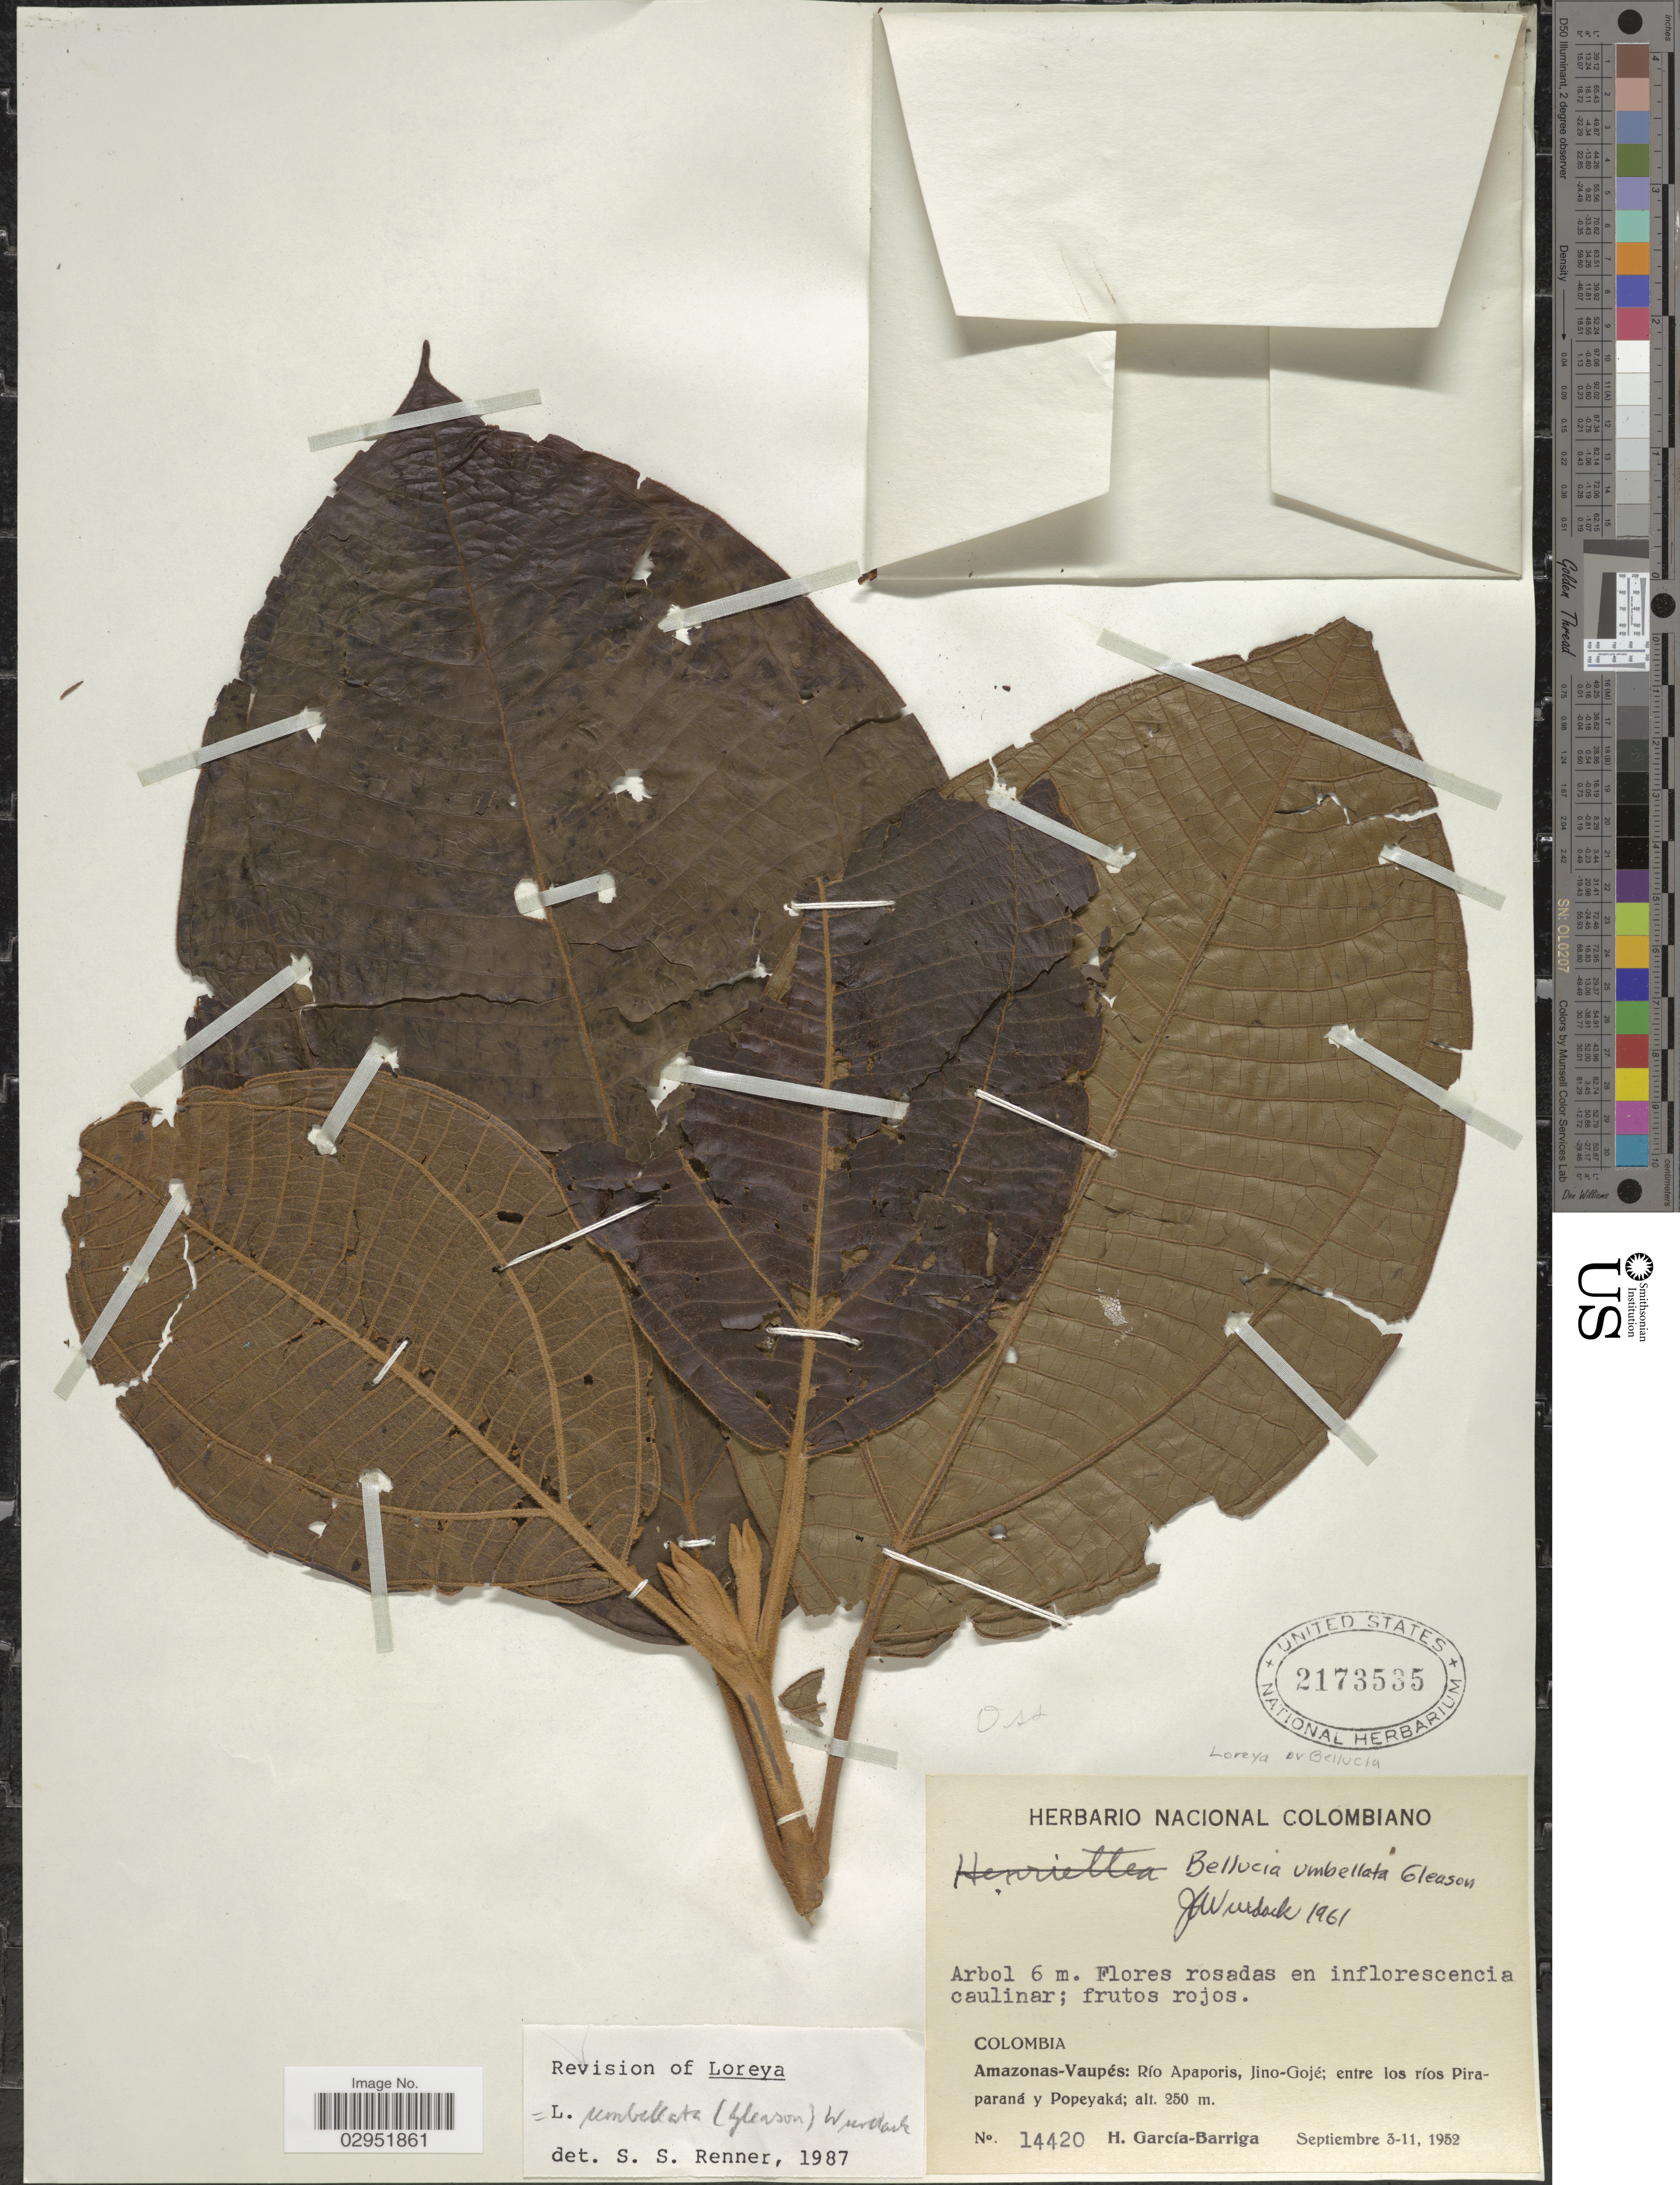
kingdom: Plantae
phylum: Tracheophyta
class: Magnoliopsida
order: Myrtales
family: Melastomataceae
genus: Bellucia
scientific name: Bellucia umbellata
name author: Gleason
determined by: Wurdack, John J., (US), US (UNITED STATES)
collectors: H. García Barriga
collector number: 14420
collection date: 1952-09-03/1952-09-11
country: Colombia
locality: Amazonas-Vaupés: Río Apaporis, Jino-Goje; entre los ríos Piraparaná y Popeyaká.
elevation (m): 250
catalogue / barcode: US 2173535